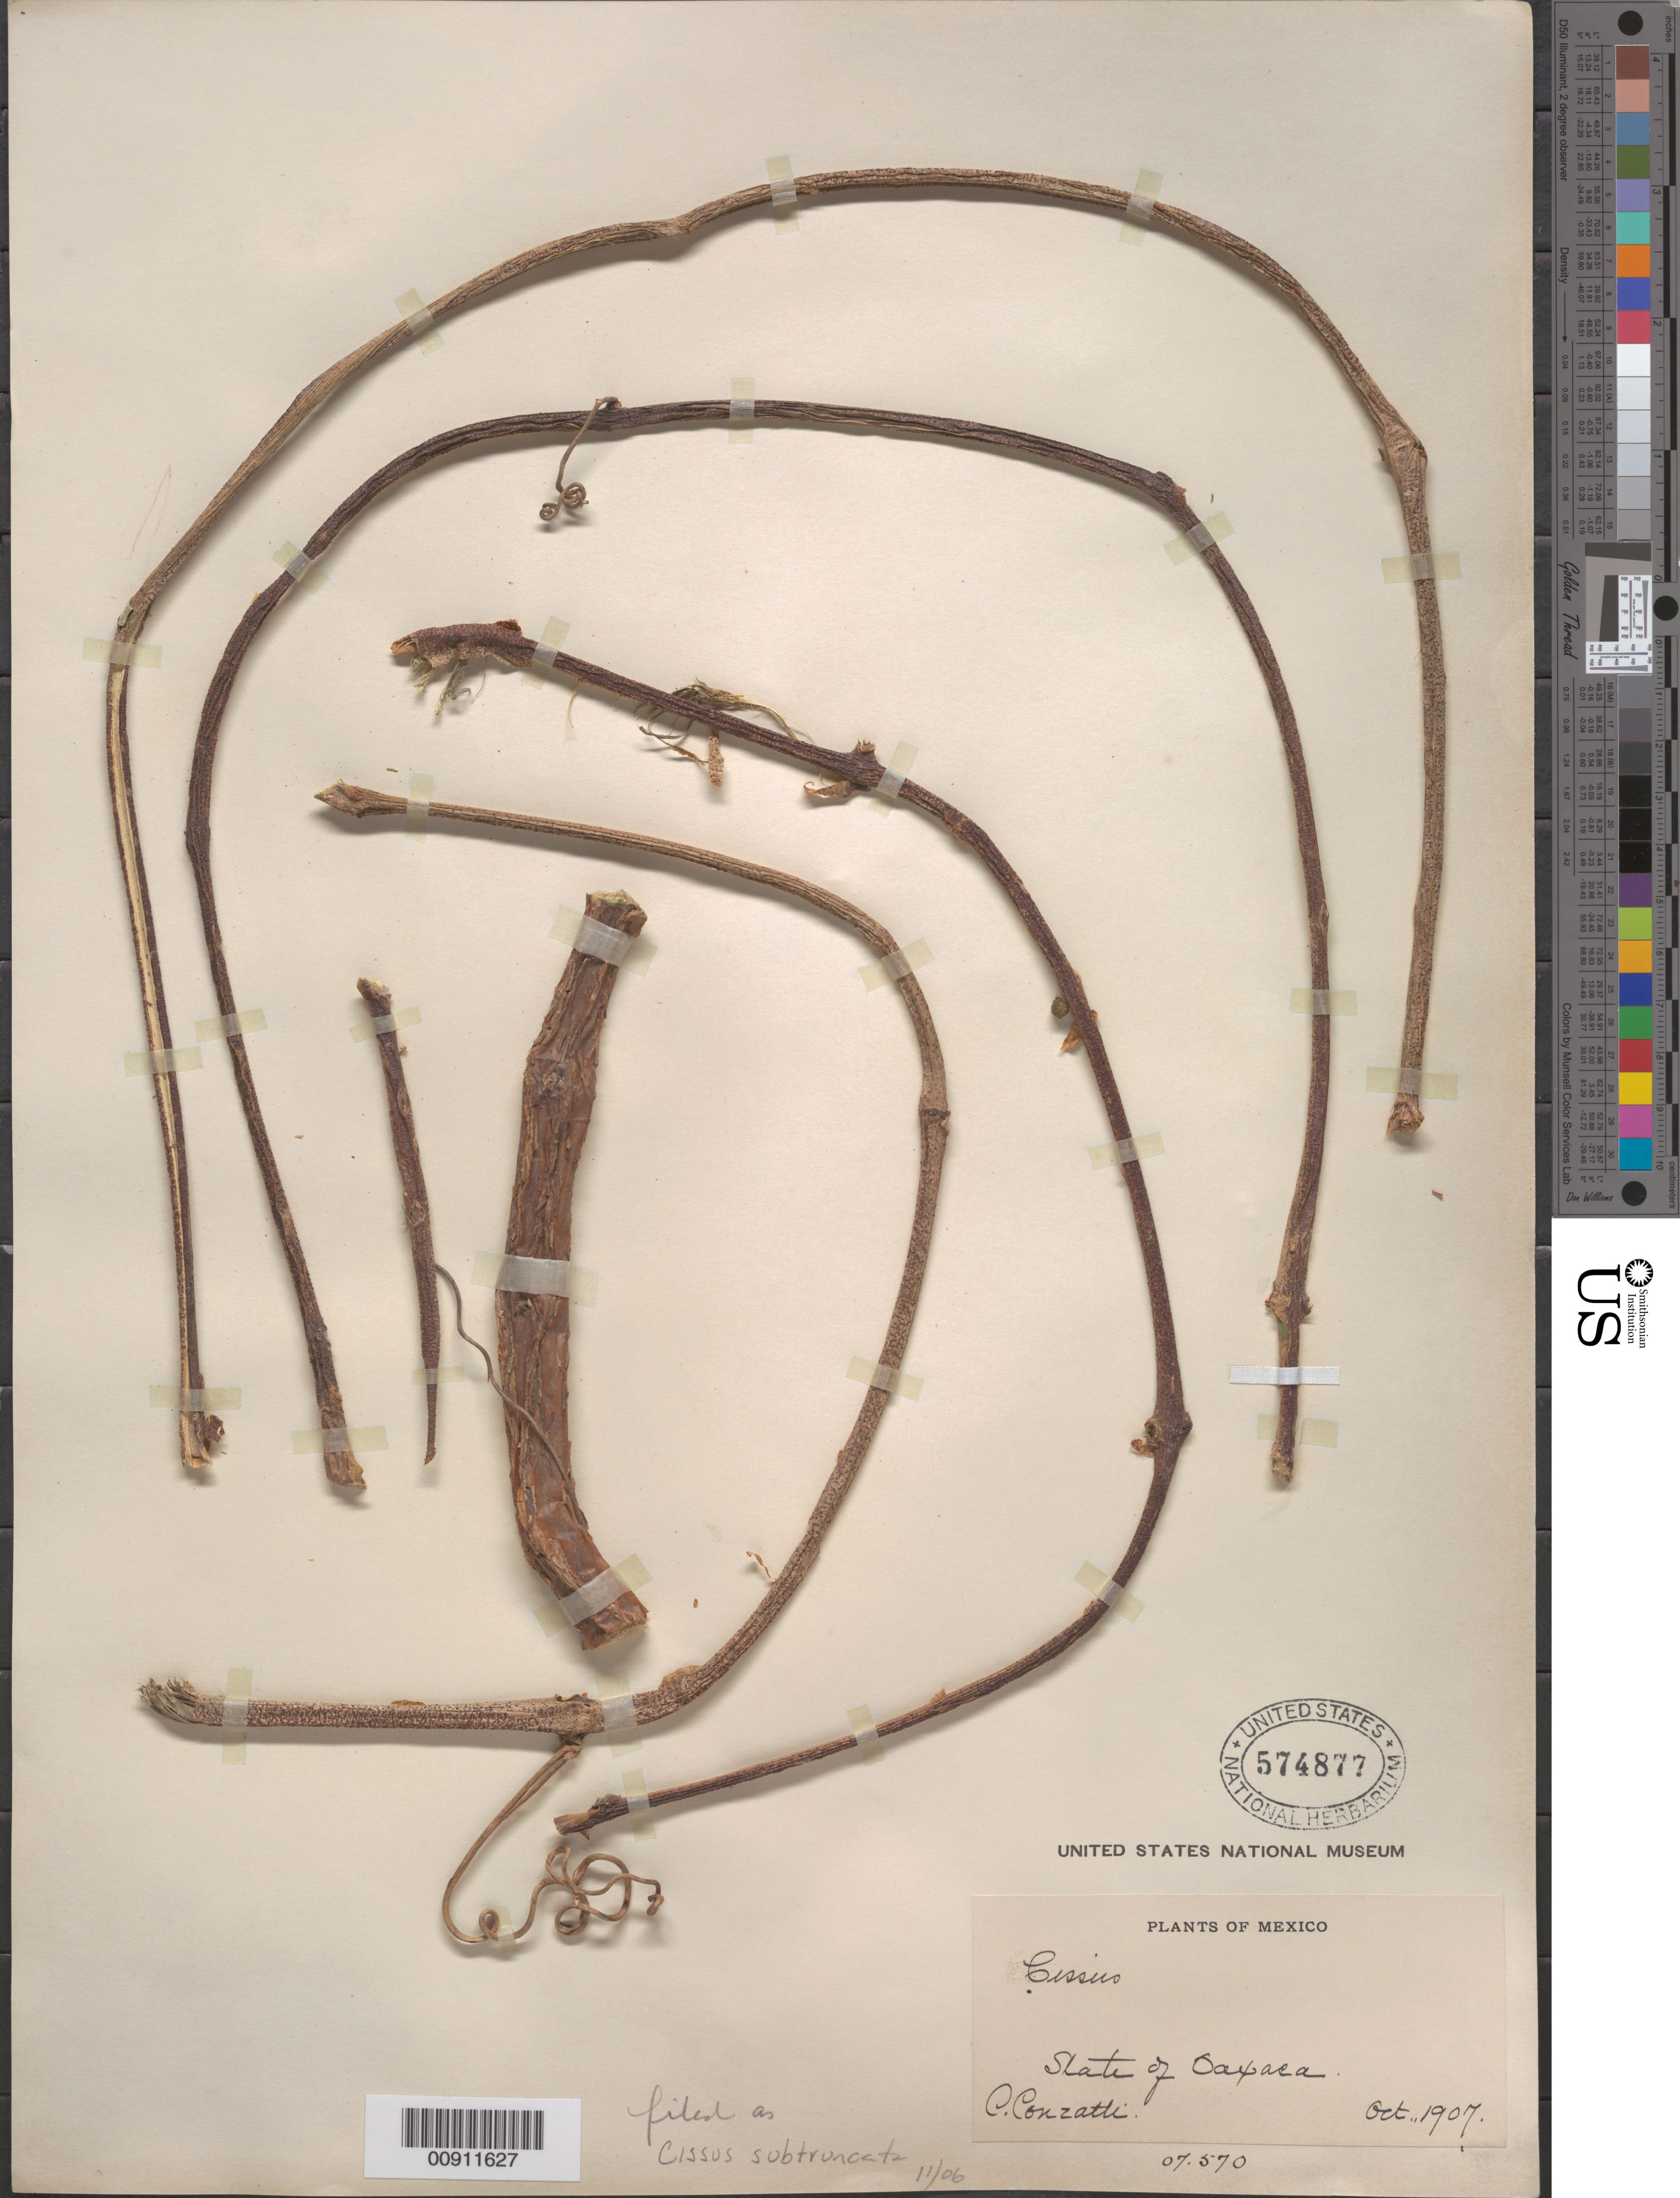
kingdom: Plantae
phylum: Tracheophyta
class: Magnoliopsida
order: Vitales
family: Vitaceae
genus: Cissus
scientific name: Cissus subtruncata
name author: Rose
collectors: C. Conzatti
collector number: Green House No. 07.570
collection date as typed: Oct 1907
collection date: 1907-10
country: Mexico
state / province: Oaxaca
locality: State of Oaxaca.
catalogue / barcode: US 574877